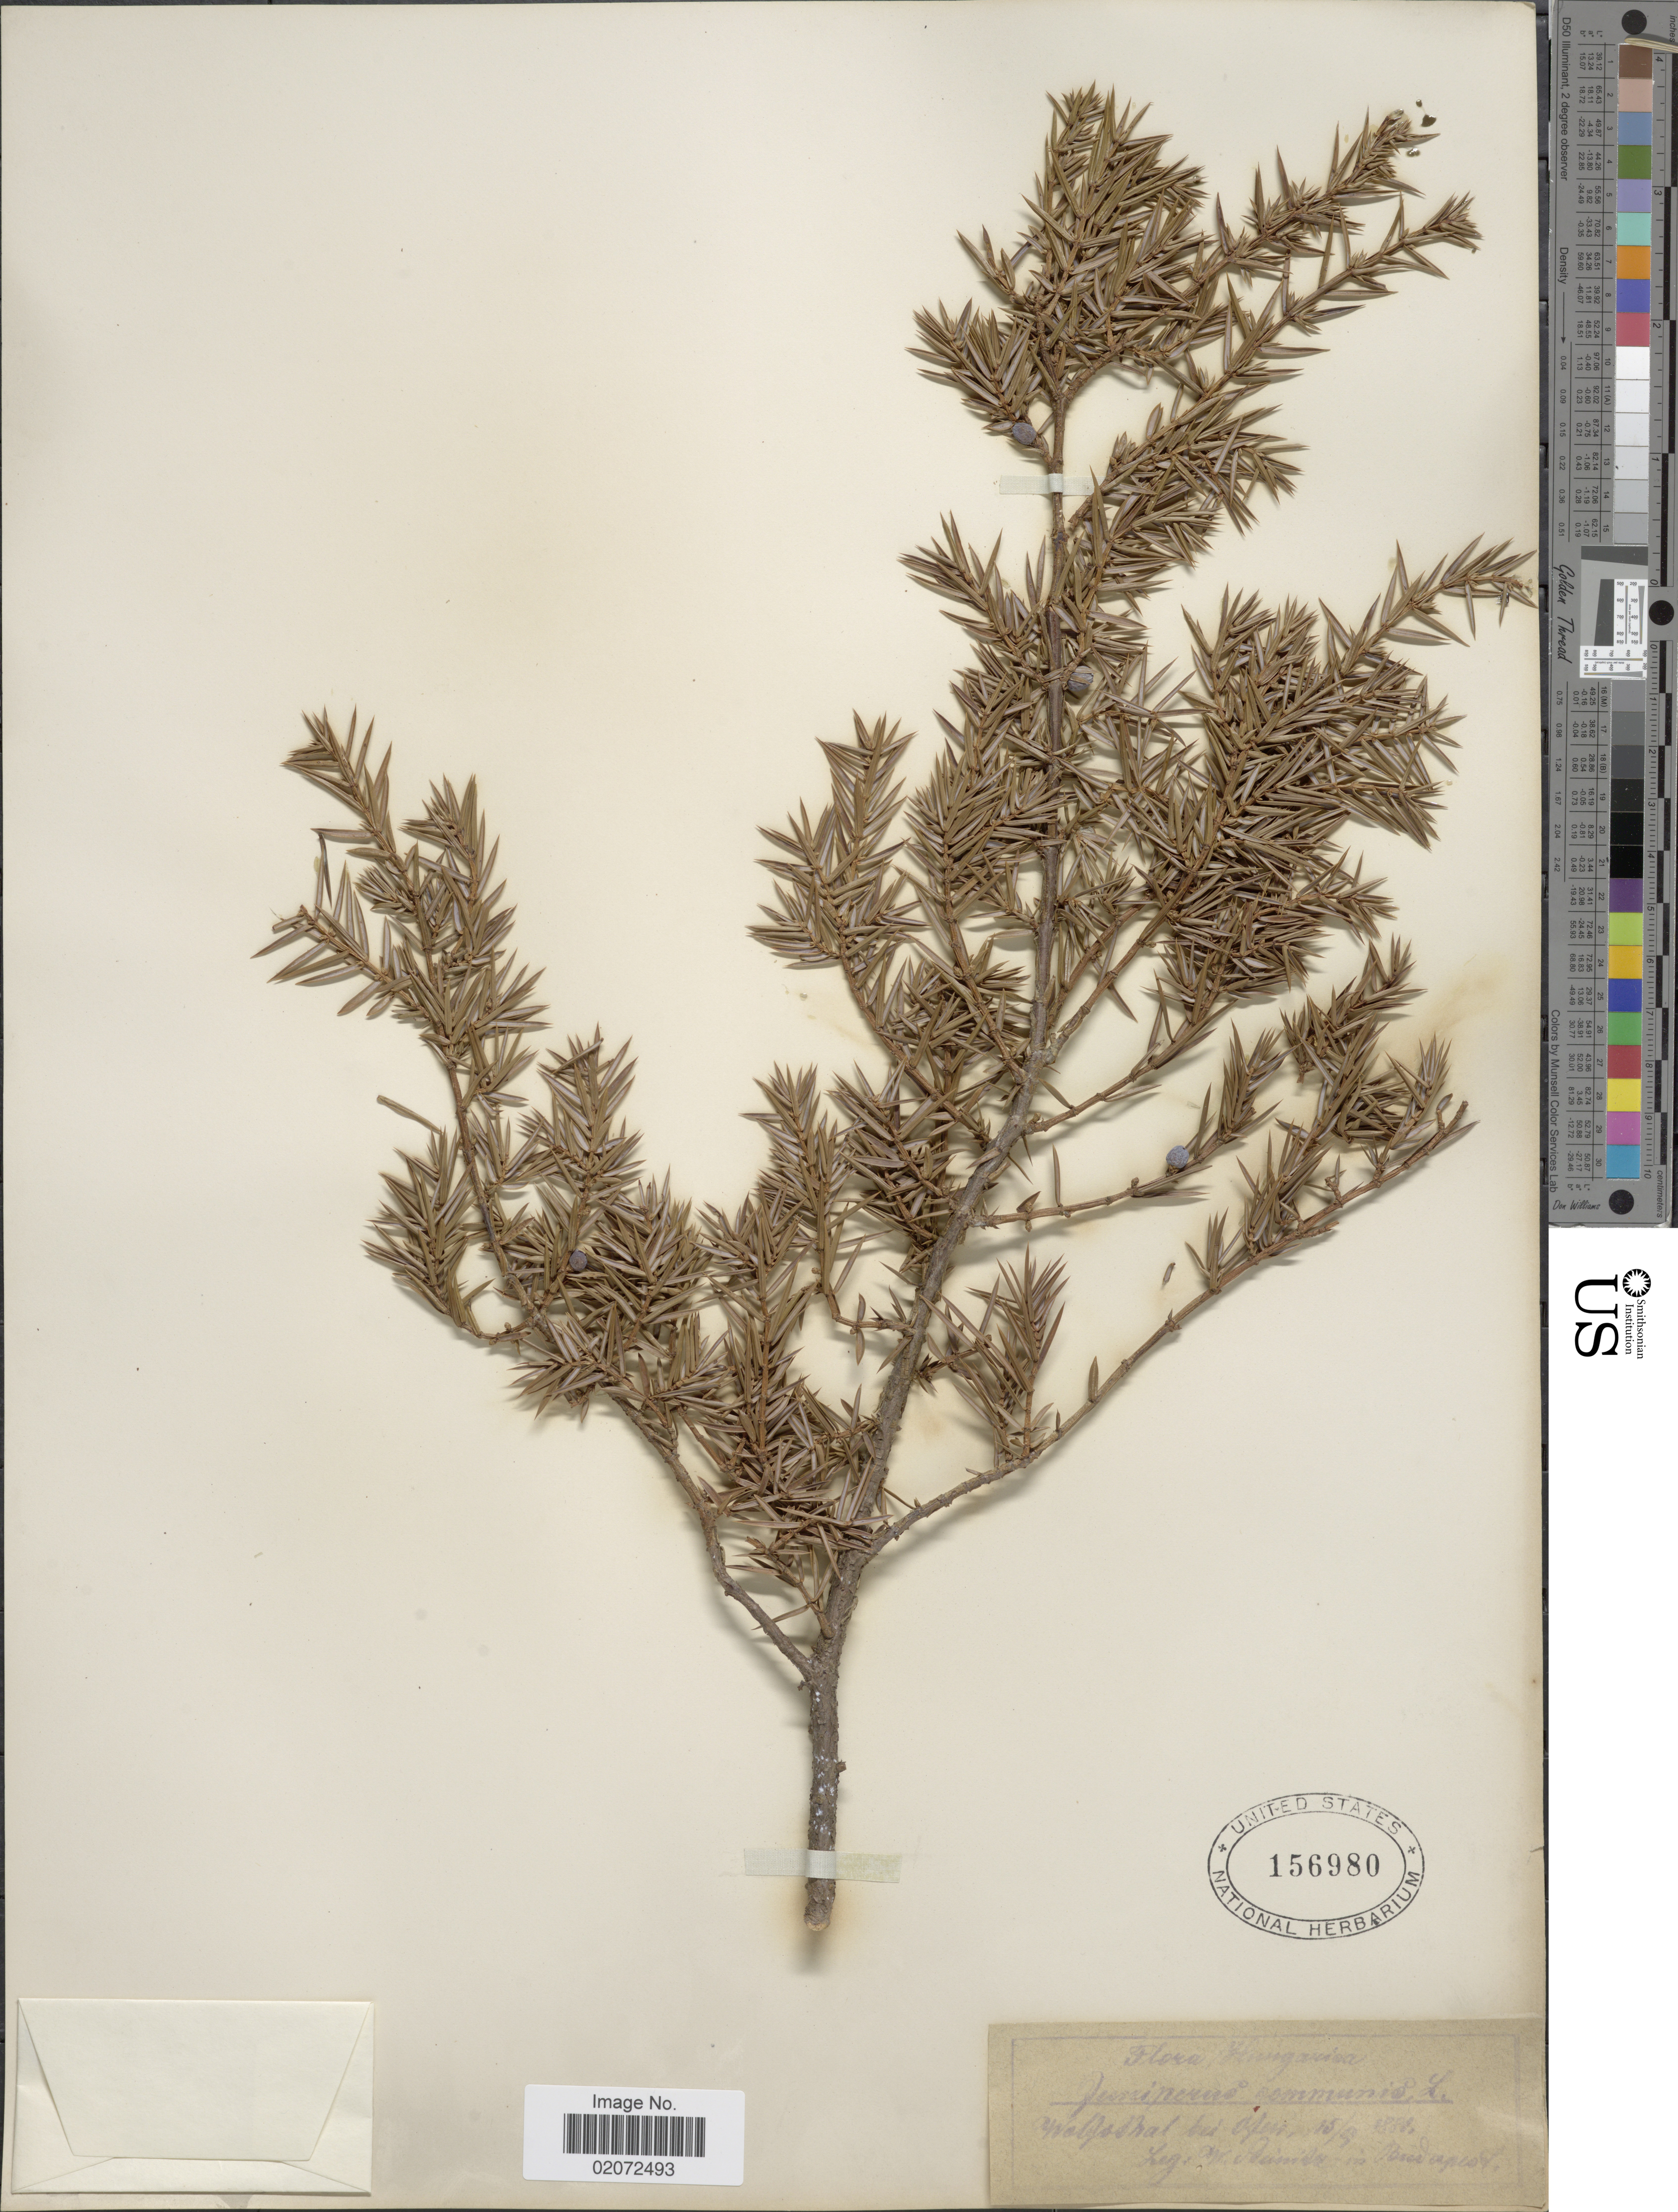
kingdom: Plantae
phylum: Tracheophyta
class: Pinopsida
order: Pinales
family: Cupressaceae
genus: Juniperus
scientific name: Juniperus communis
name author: L.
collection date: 1881-09-15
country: Hungary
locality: Hungaria. Welfeshal bed Klas [interpreted]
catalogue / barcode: US 156980